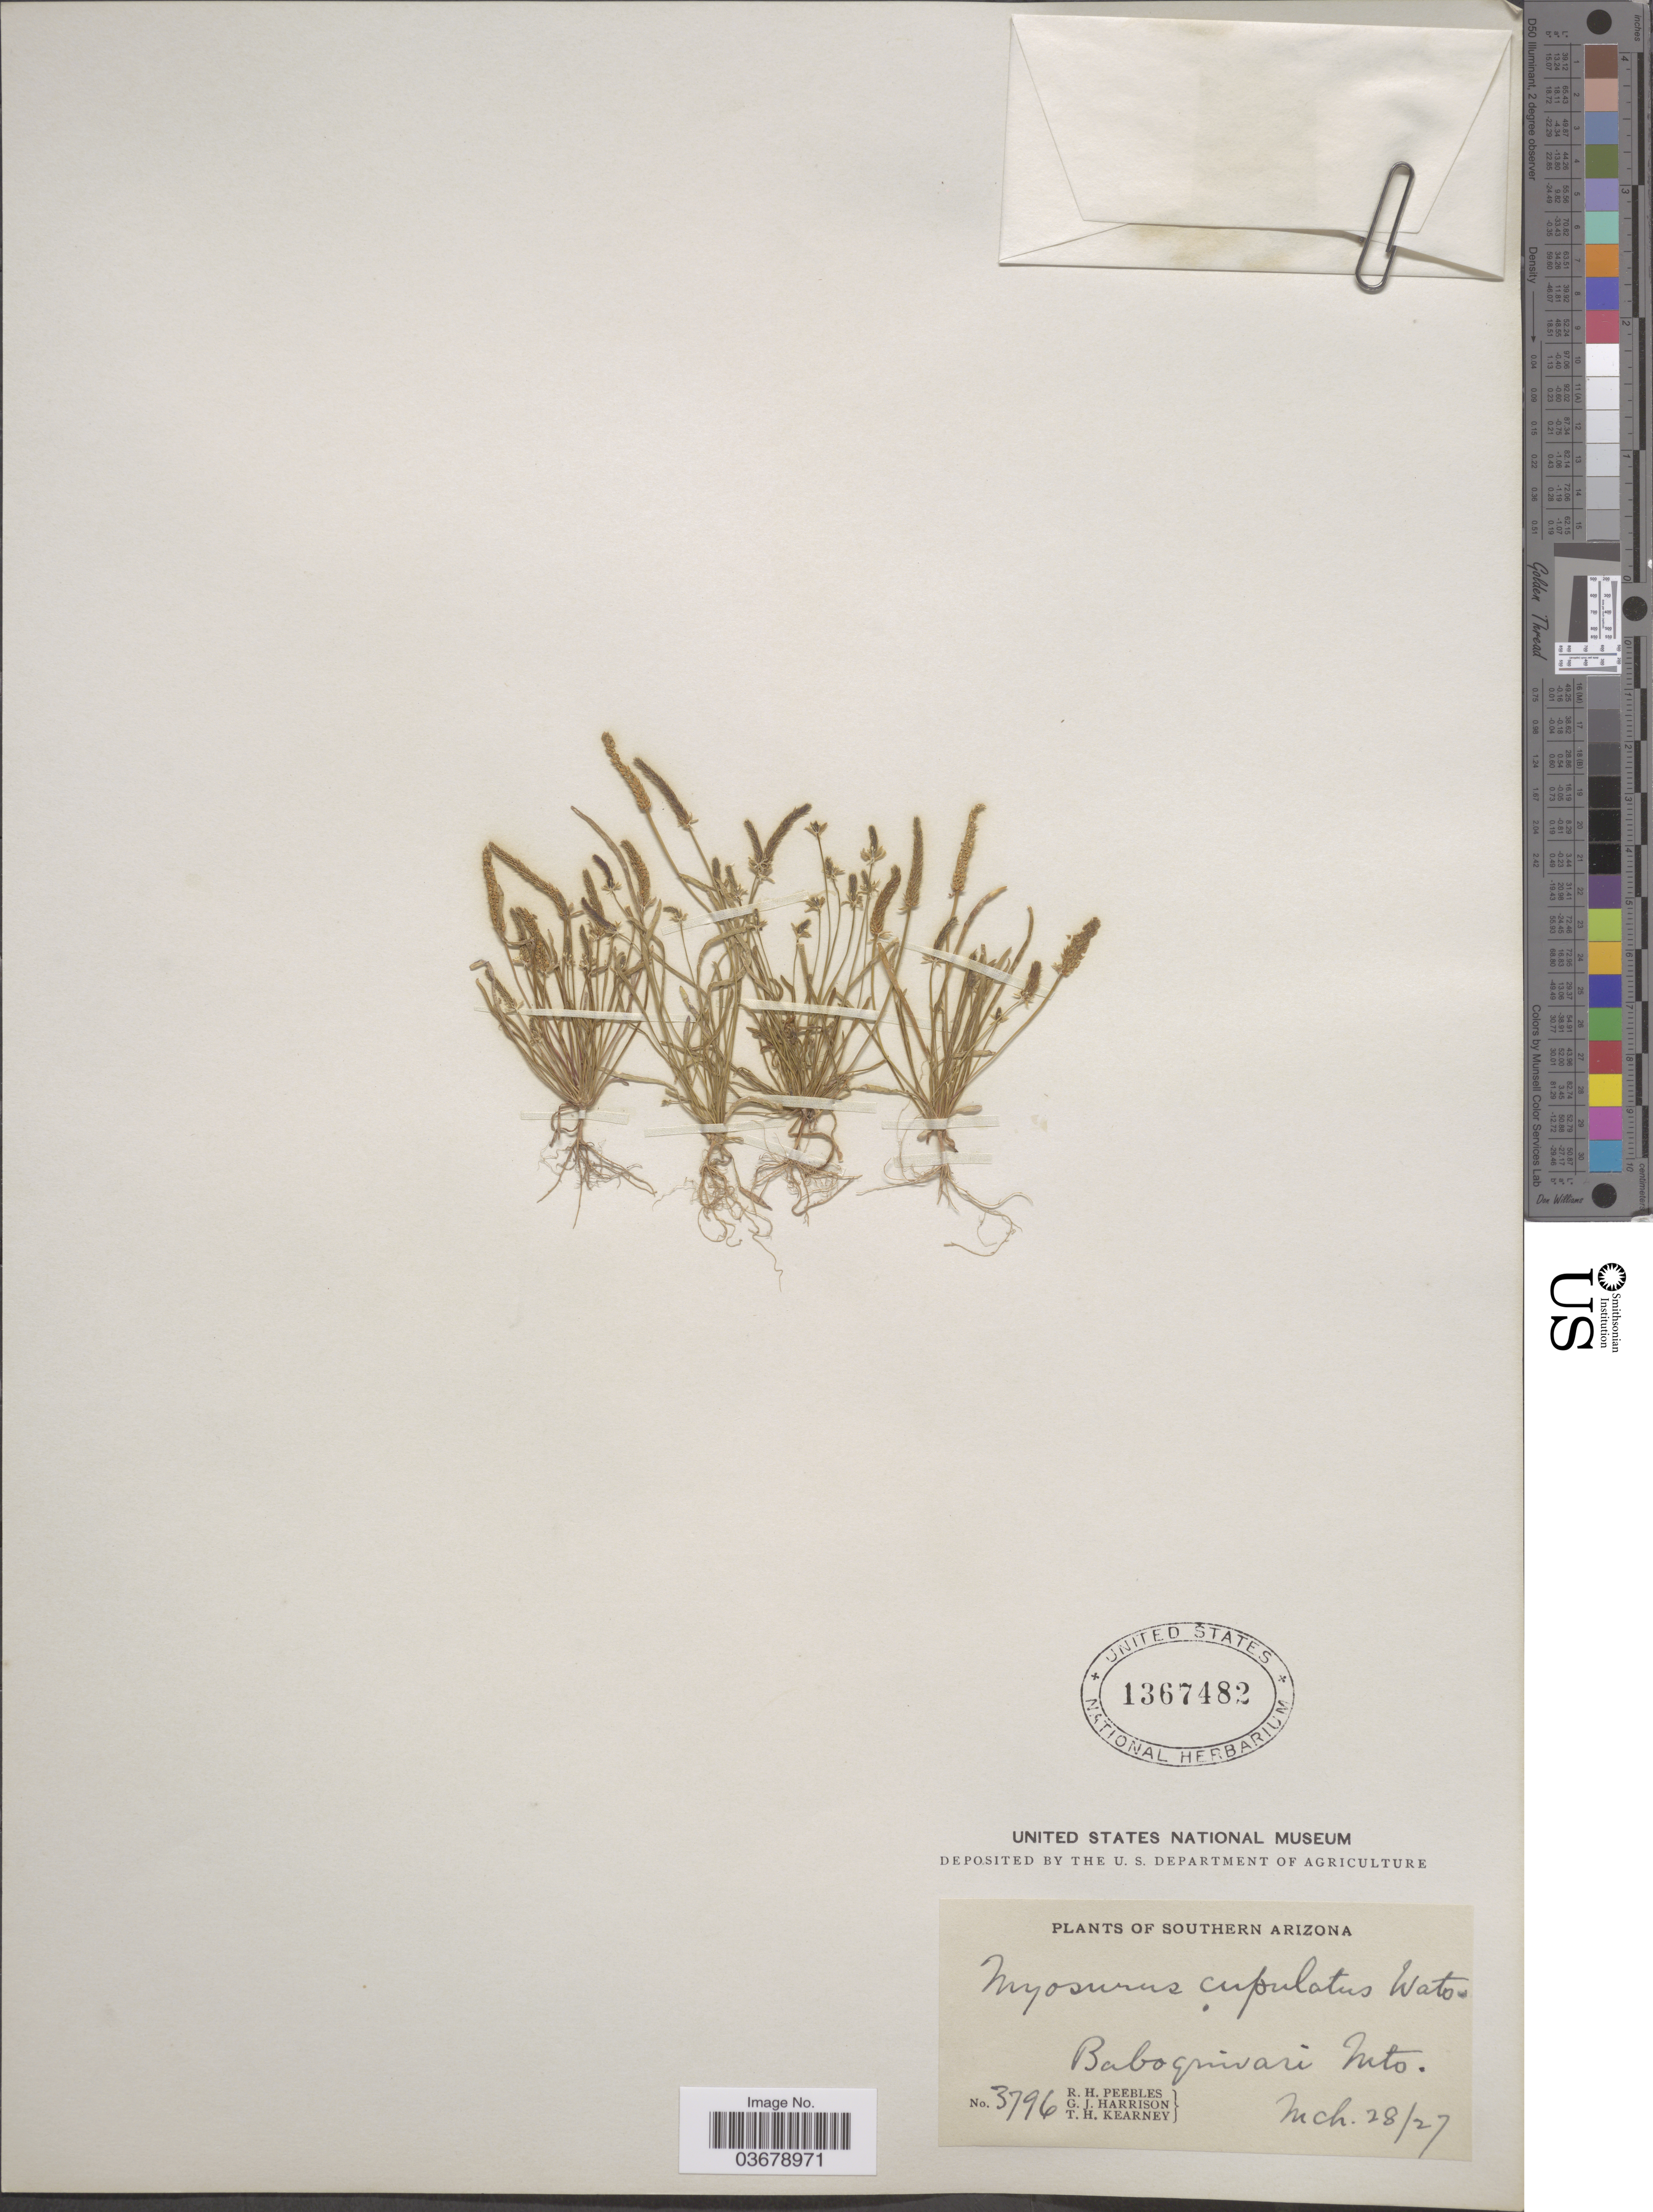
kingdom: Plantae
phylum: Tracheophyta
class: Magnoliopsida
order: Ranunculales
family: Ranunculaceae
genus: Myosurus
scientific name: Myosurus cupulatus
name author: S. Watson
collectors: R. H. Peebles, G. J. Harrison & T. H. Kearney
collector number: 3796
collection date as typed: Transcribed d/m/y: 28/3/27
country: United States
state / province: Arizona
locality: Baboquivari Mts.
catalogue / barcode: US 1367482